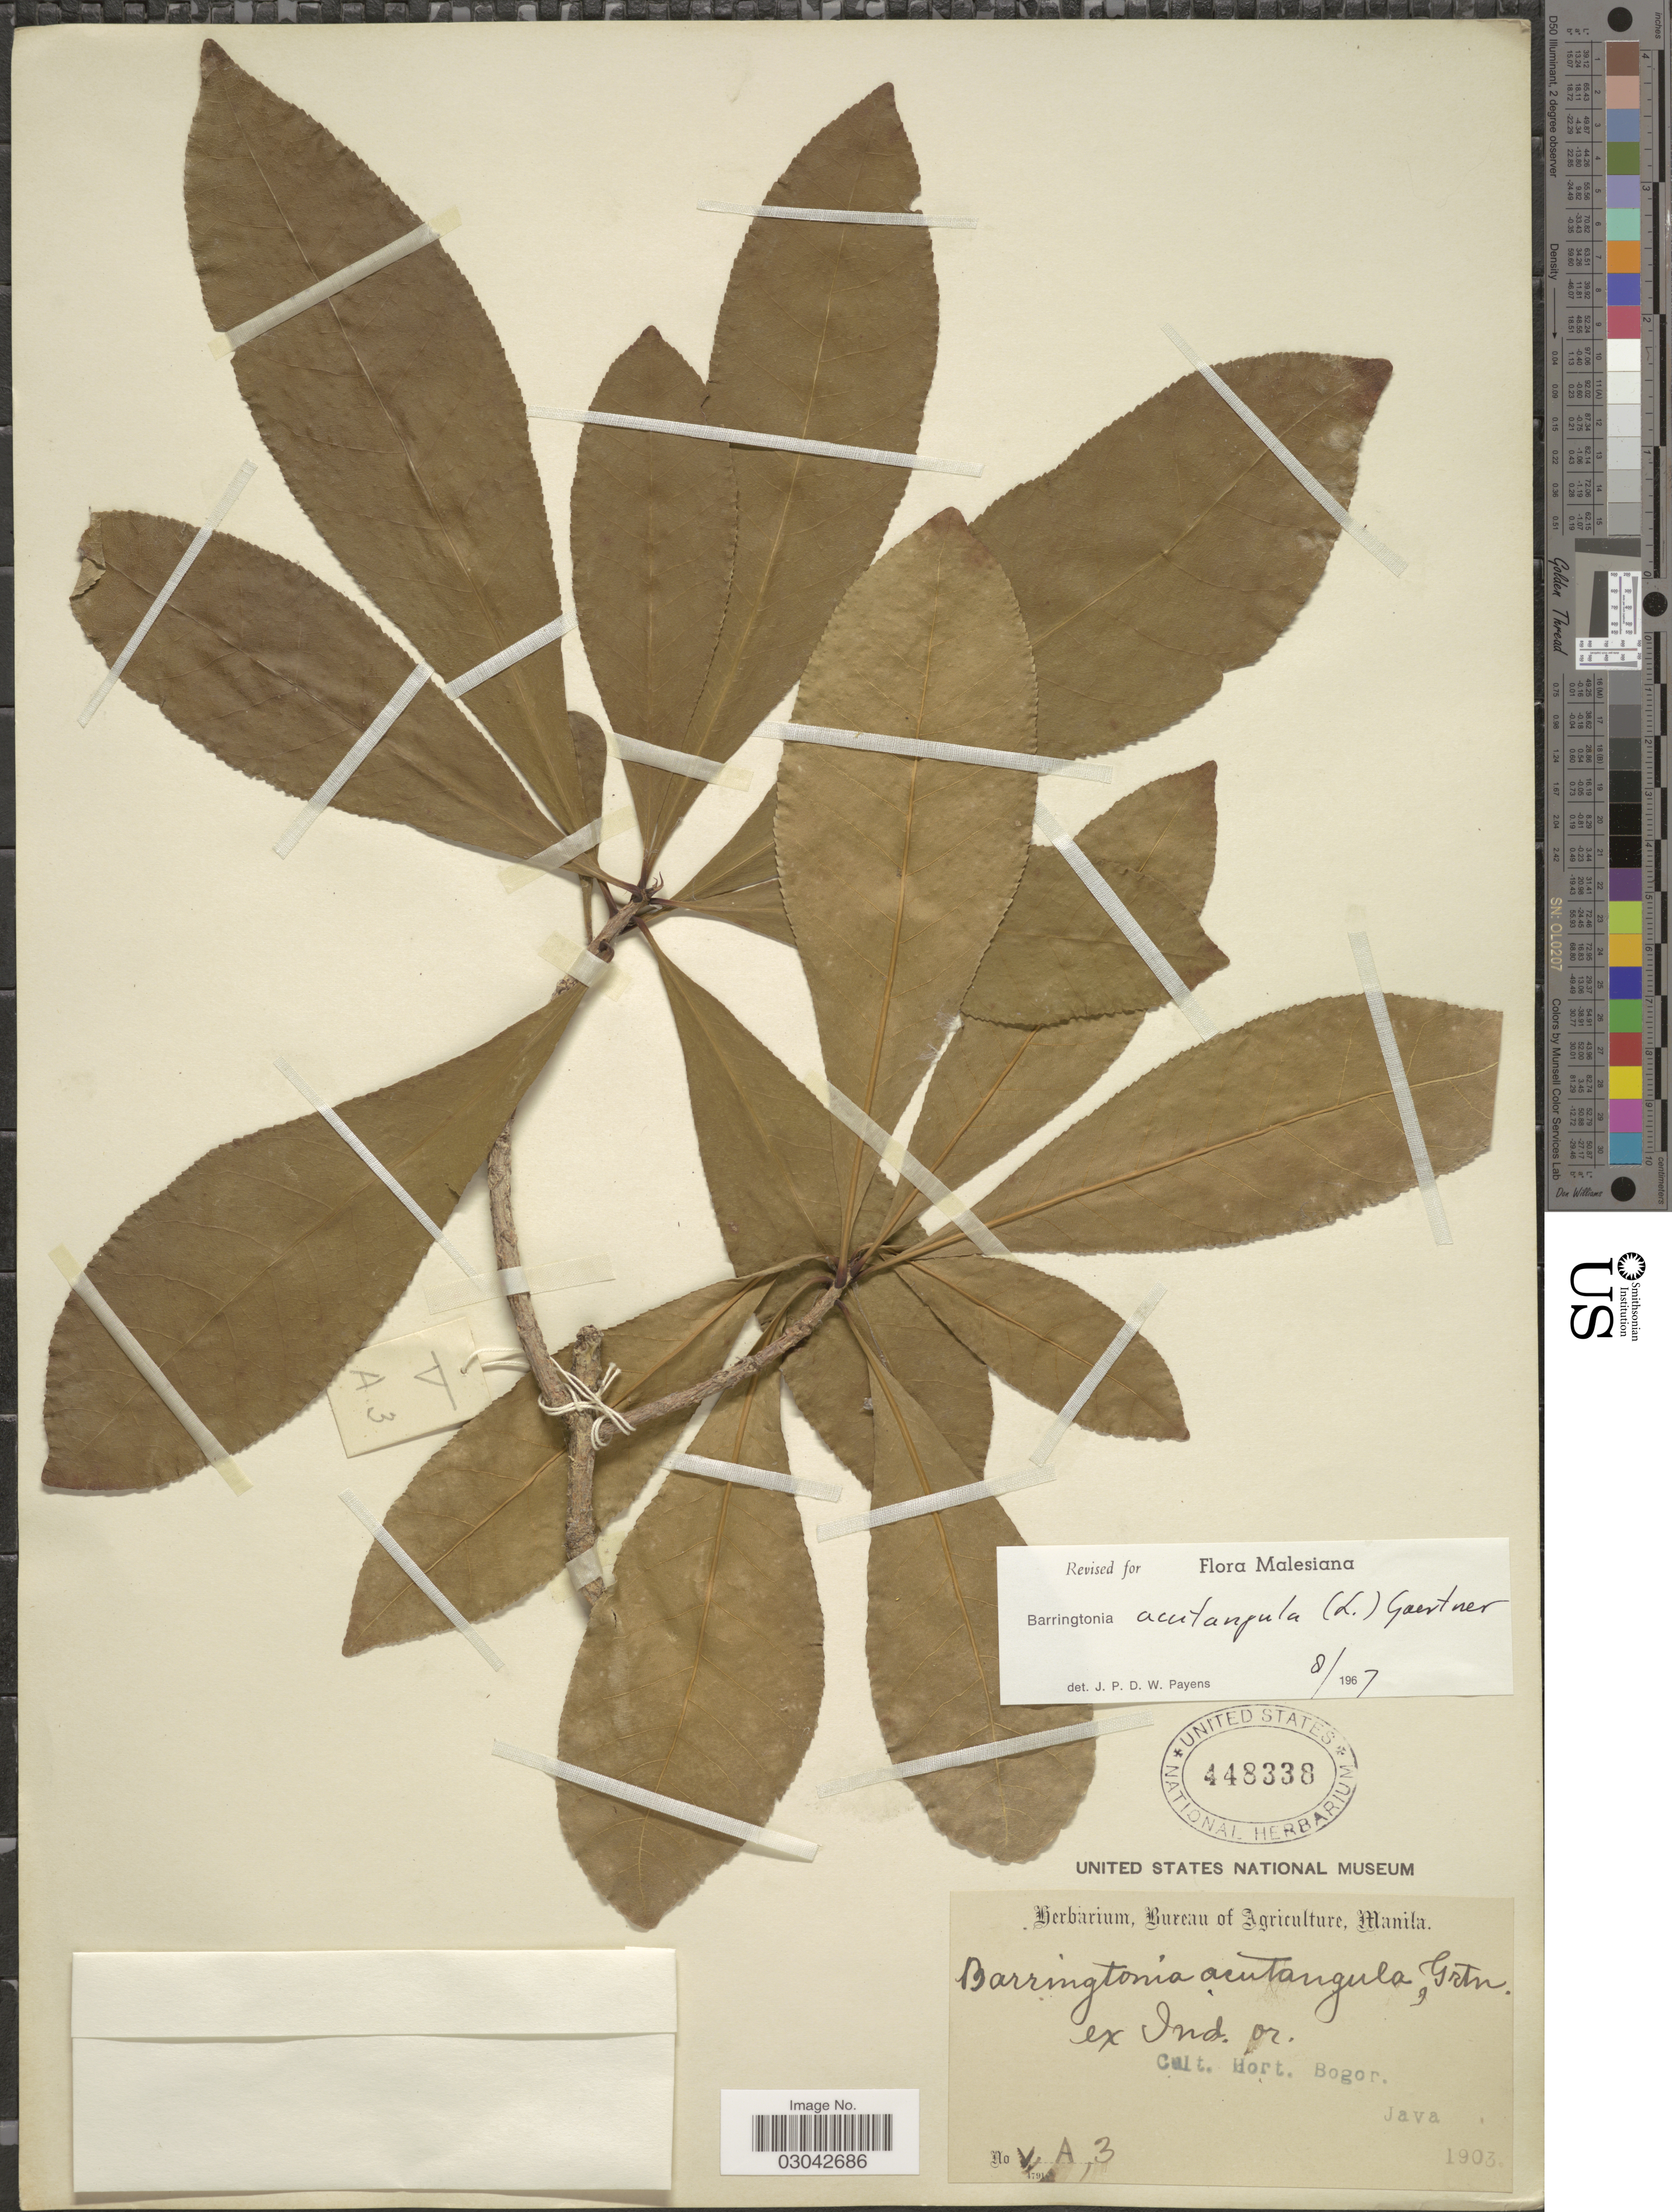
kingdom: Plantae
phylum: Tracheophyta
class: Magnoliopsida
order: Ericales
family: Lecythidaceae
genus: Barringtonia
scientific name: Barringtonia acutangula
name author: (L.) Gaertn.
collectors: ex Herb. Bur. Agric. Manila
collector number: V,A,3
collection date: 1903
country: Indonesia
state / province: Java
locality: Ex. Ind. or. [unsure placement] Cult. Hort. Bogor.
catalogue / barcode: US 448338